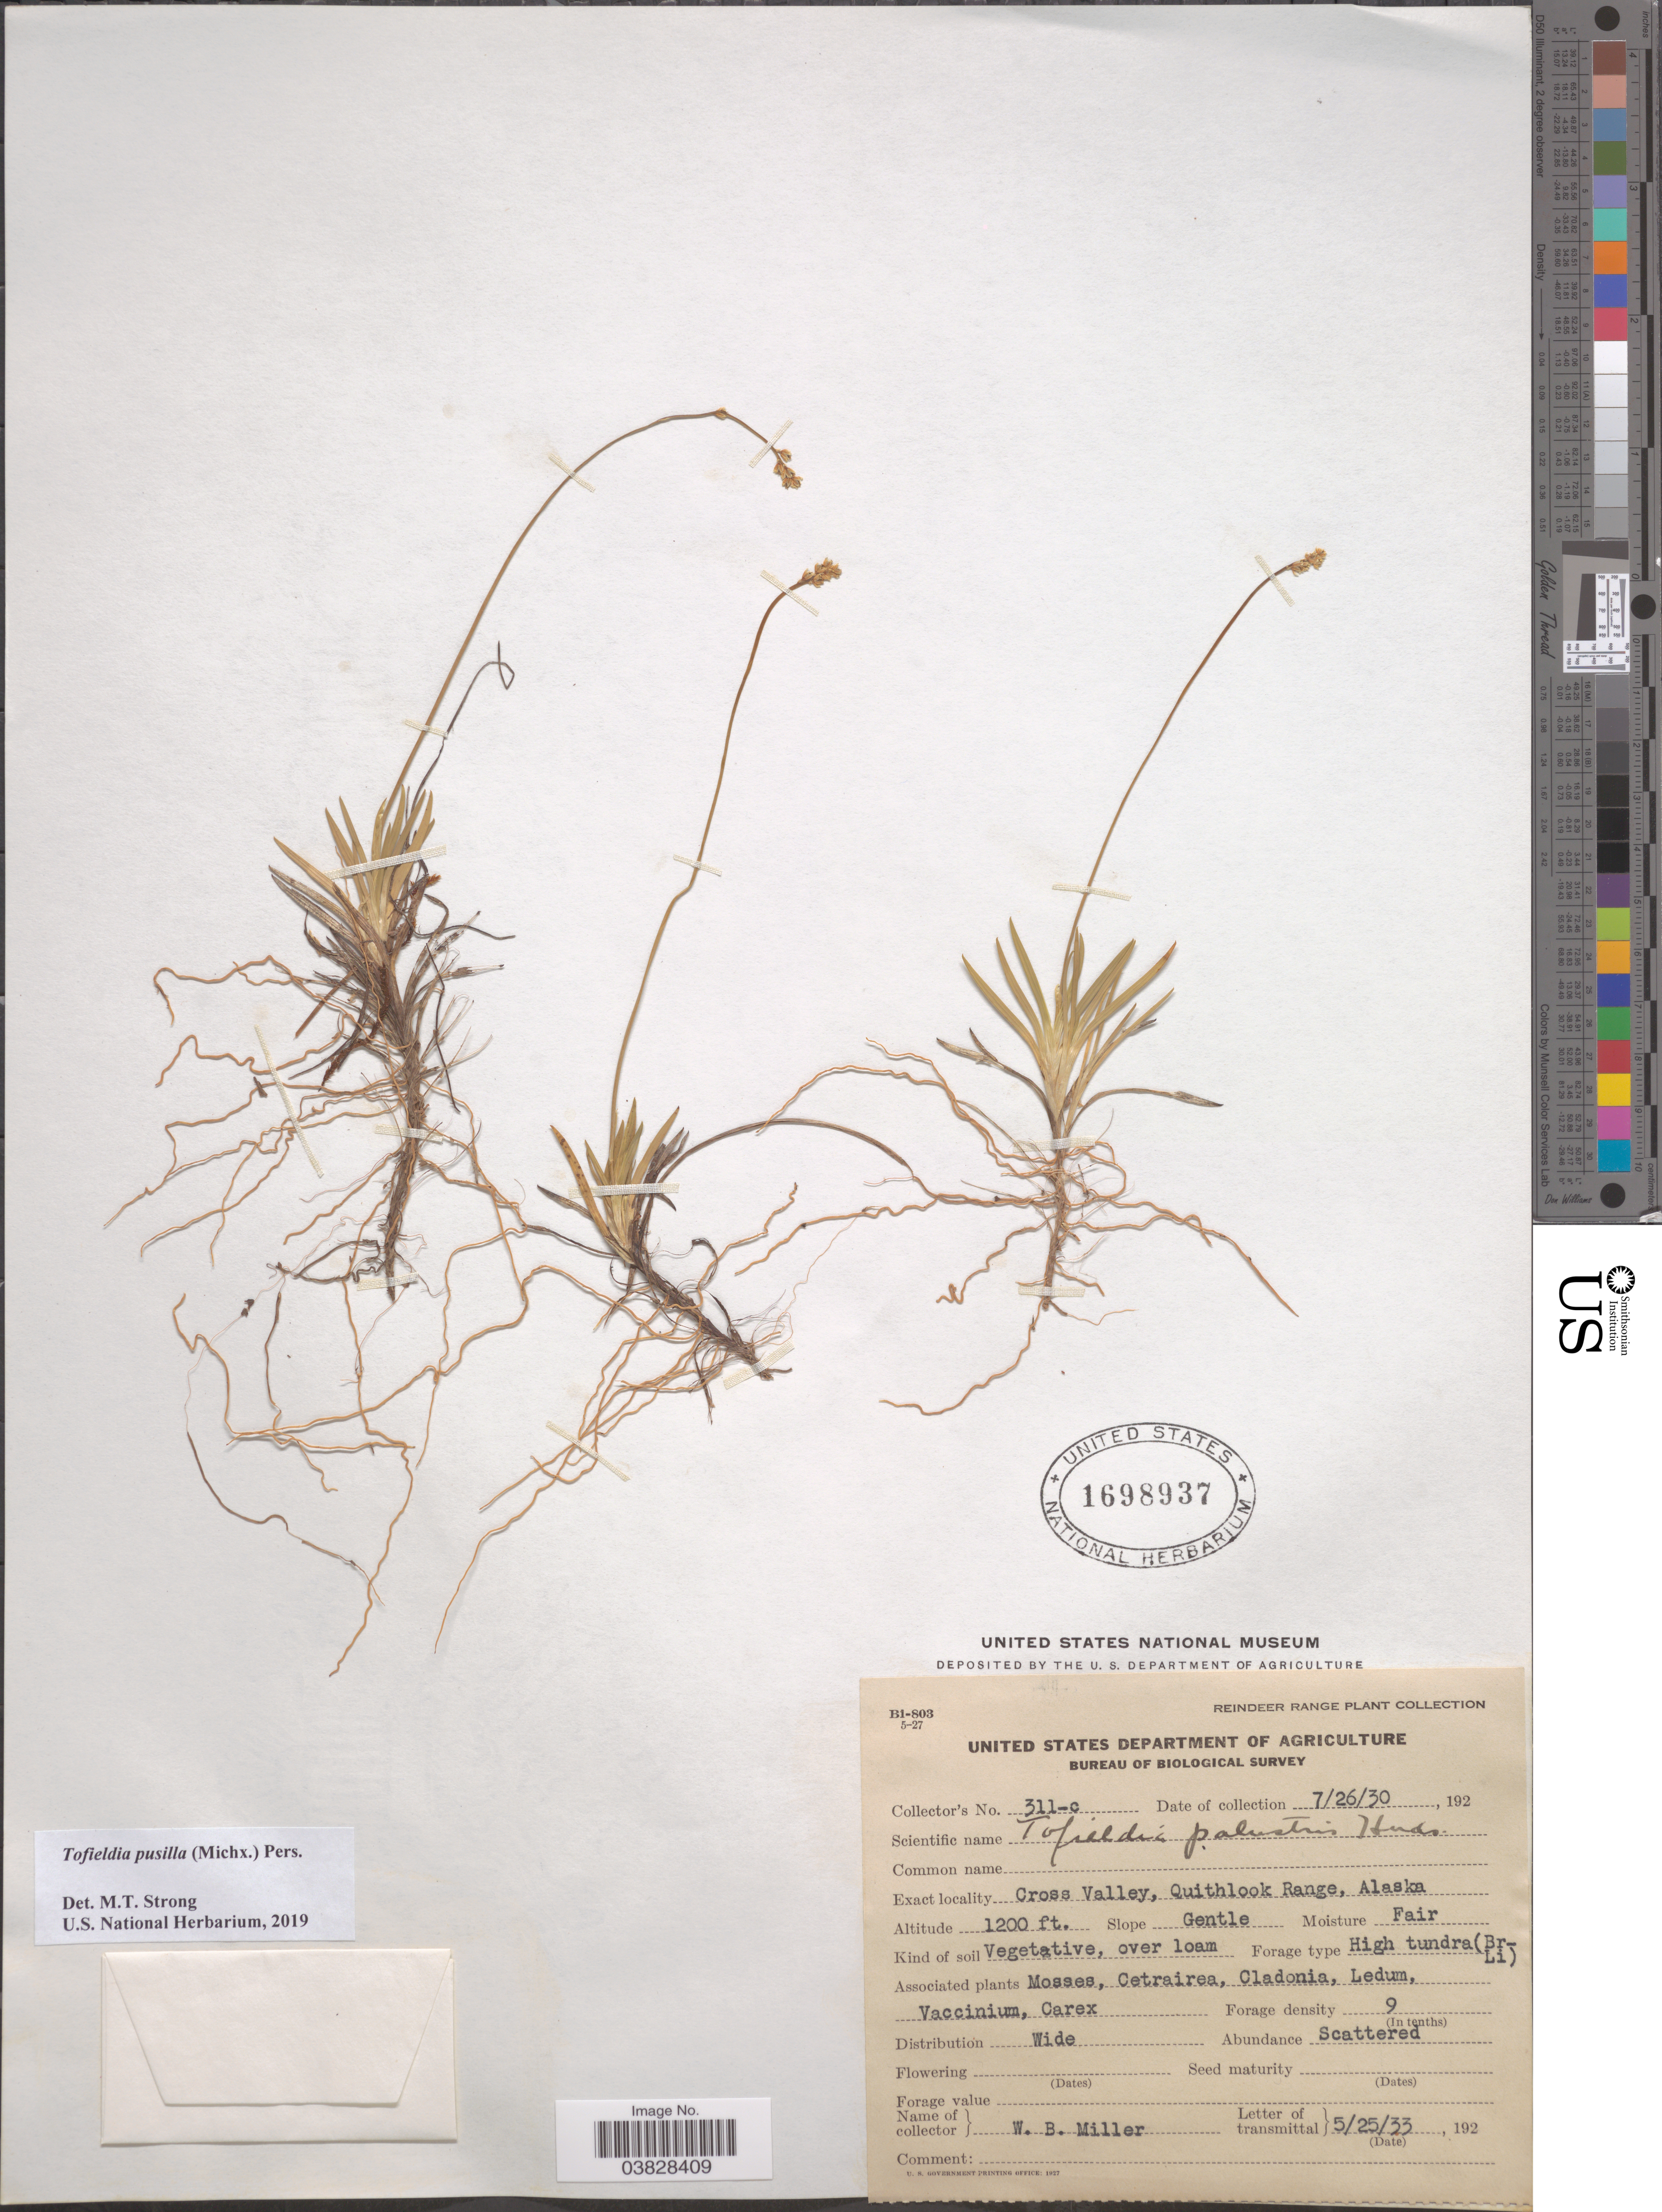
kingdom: Plantae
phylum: Tracheophyta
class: Liliopsida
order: Alismatales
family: Tofieldiaceae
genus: Tofieldia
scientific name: Tofieldia pusilla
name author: (Michx.) Pers.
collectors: W. Miller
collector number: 311-c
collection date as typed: Transcribed d/m/y: 26/7/30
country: United States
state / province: Alaska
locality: Cross Valley, Quithlook Range.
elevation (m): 366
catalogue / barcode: US 1698937